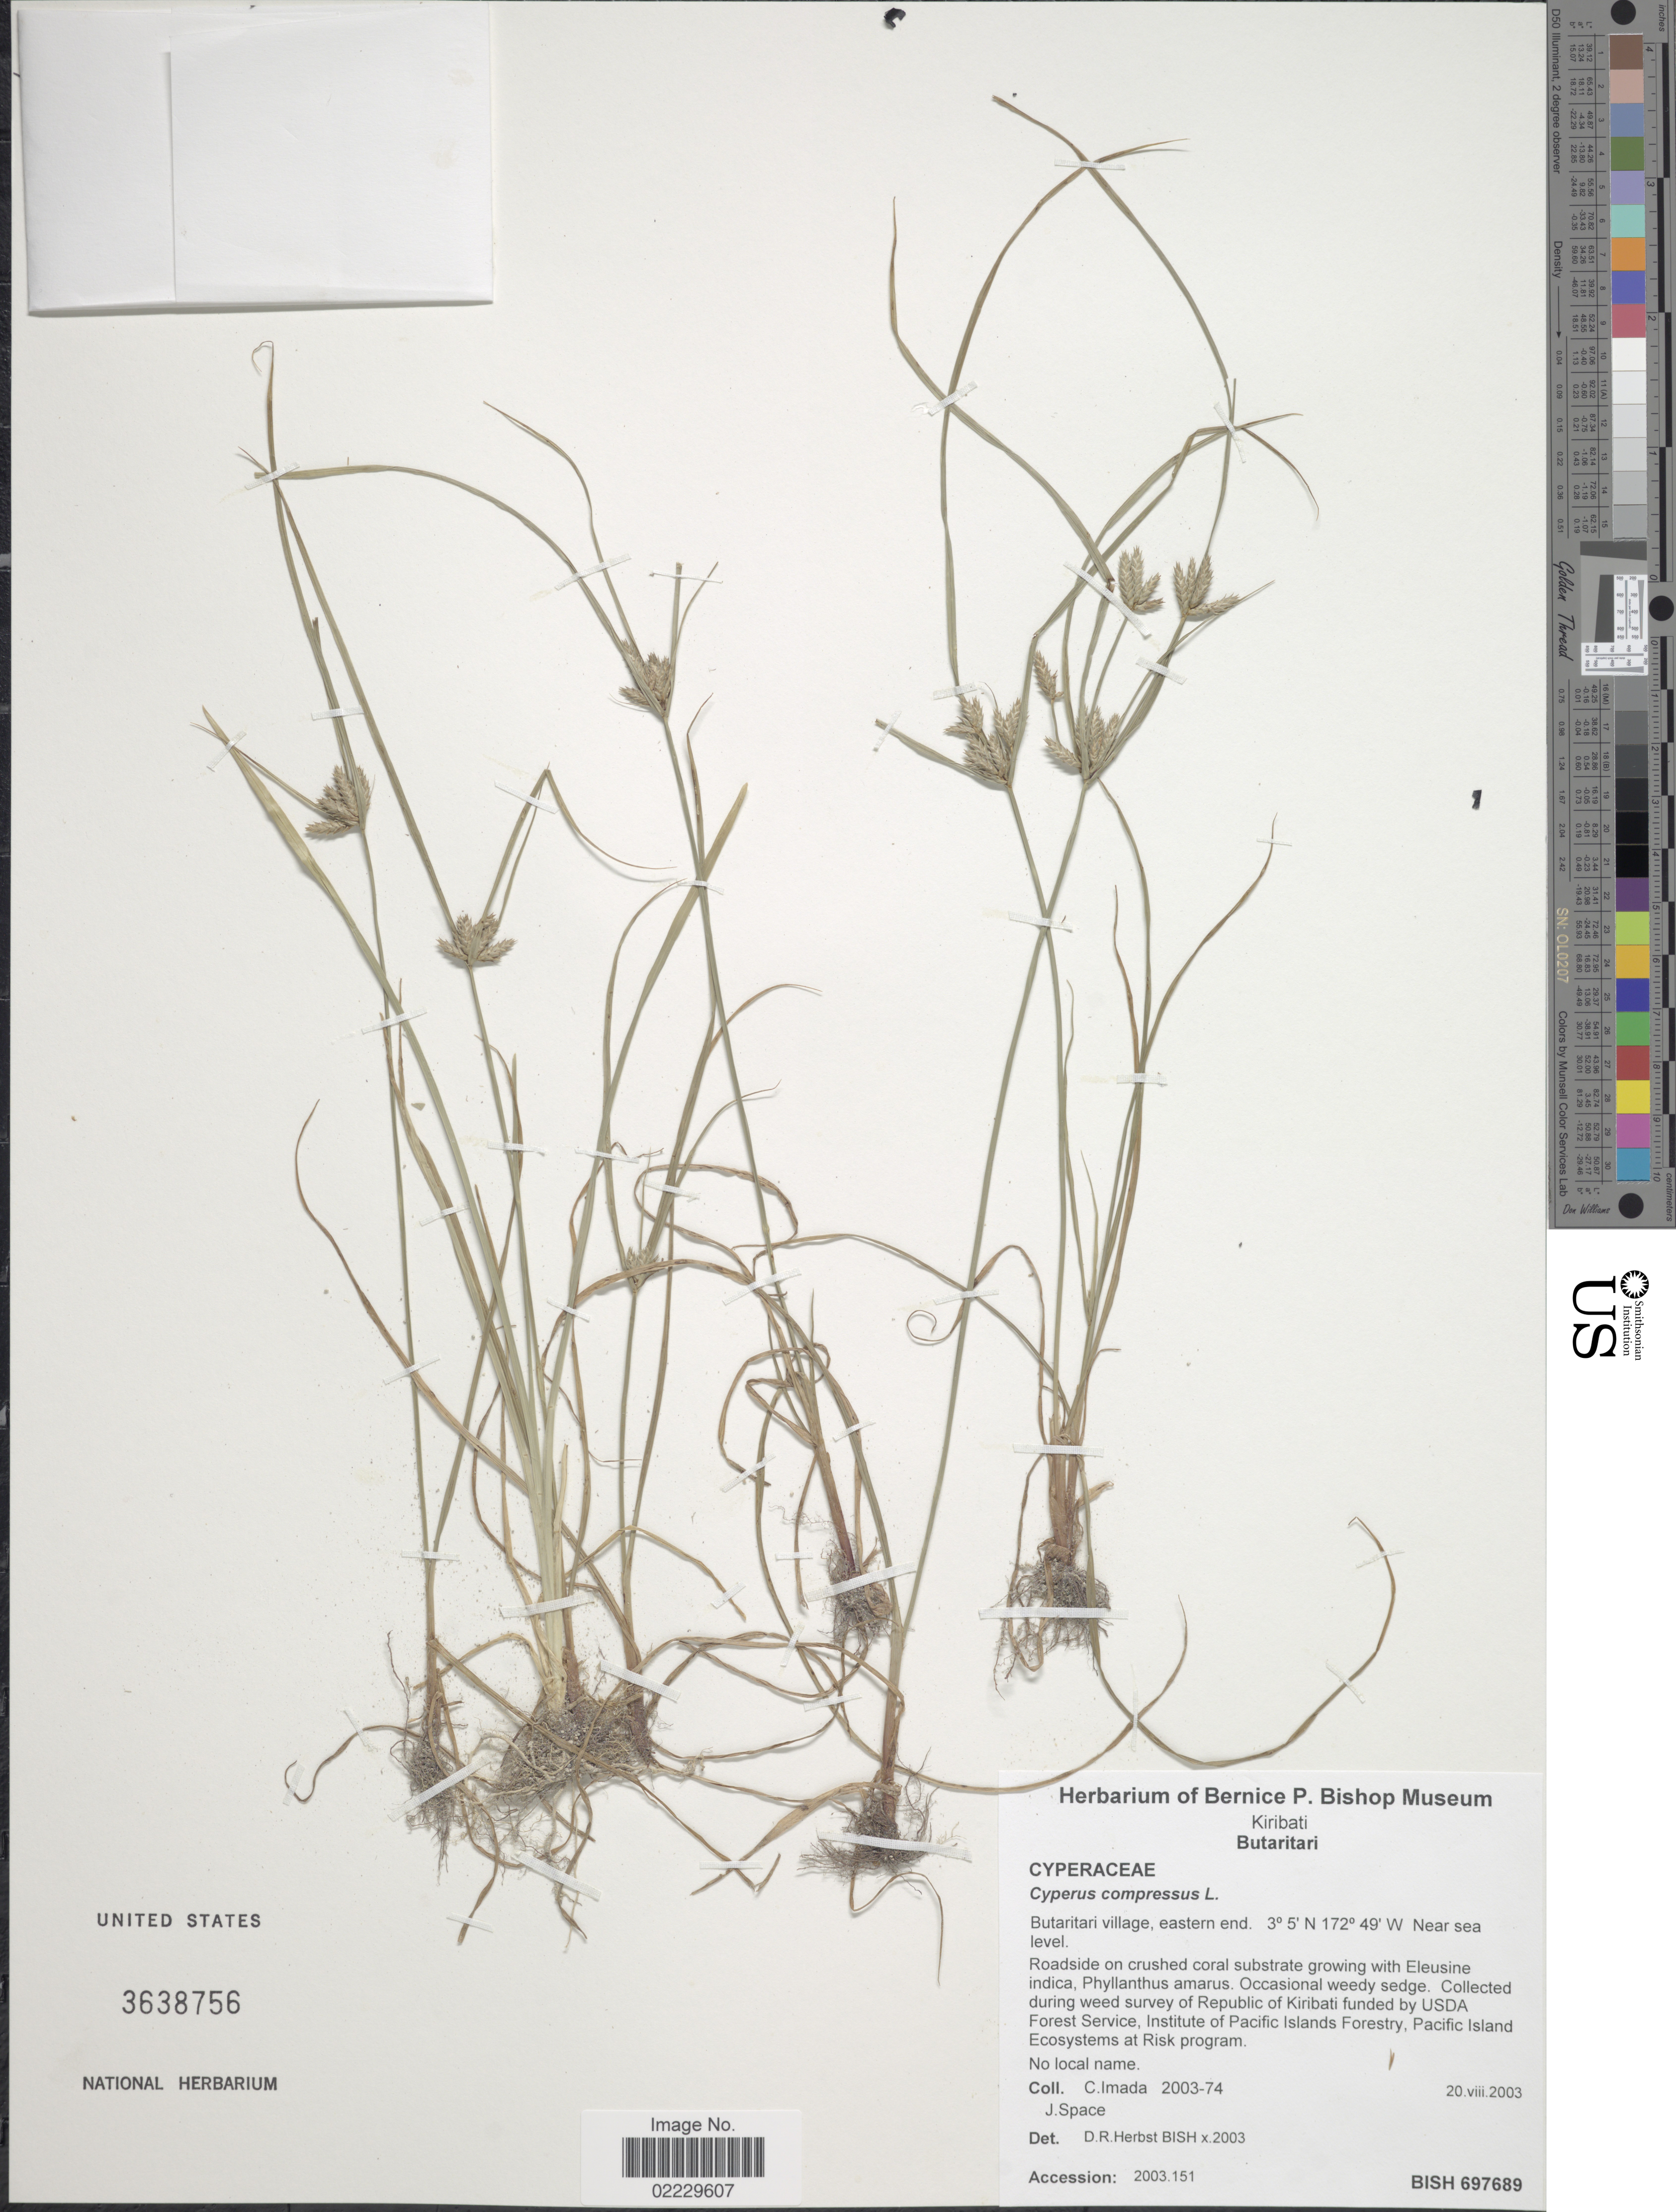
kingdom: Plantae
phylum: Tracheophyta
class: Liliopsida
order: Poales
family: Cyperaceae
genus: Cyperus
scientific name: Cyperus compressus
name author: L.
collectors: C. Imada & J. Space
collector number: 2003-74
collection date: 2003-08-20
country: Kiribati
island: Butaritari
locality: Butaritari Village, eastern end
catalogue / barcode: US 3638756